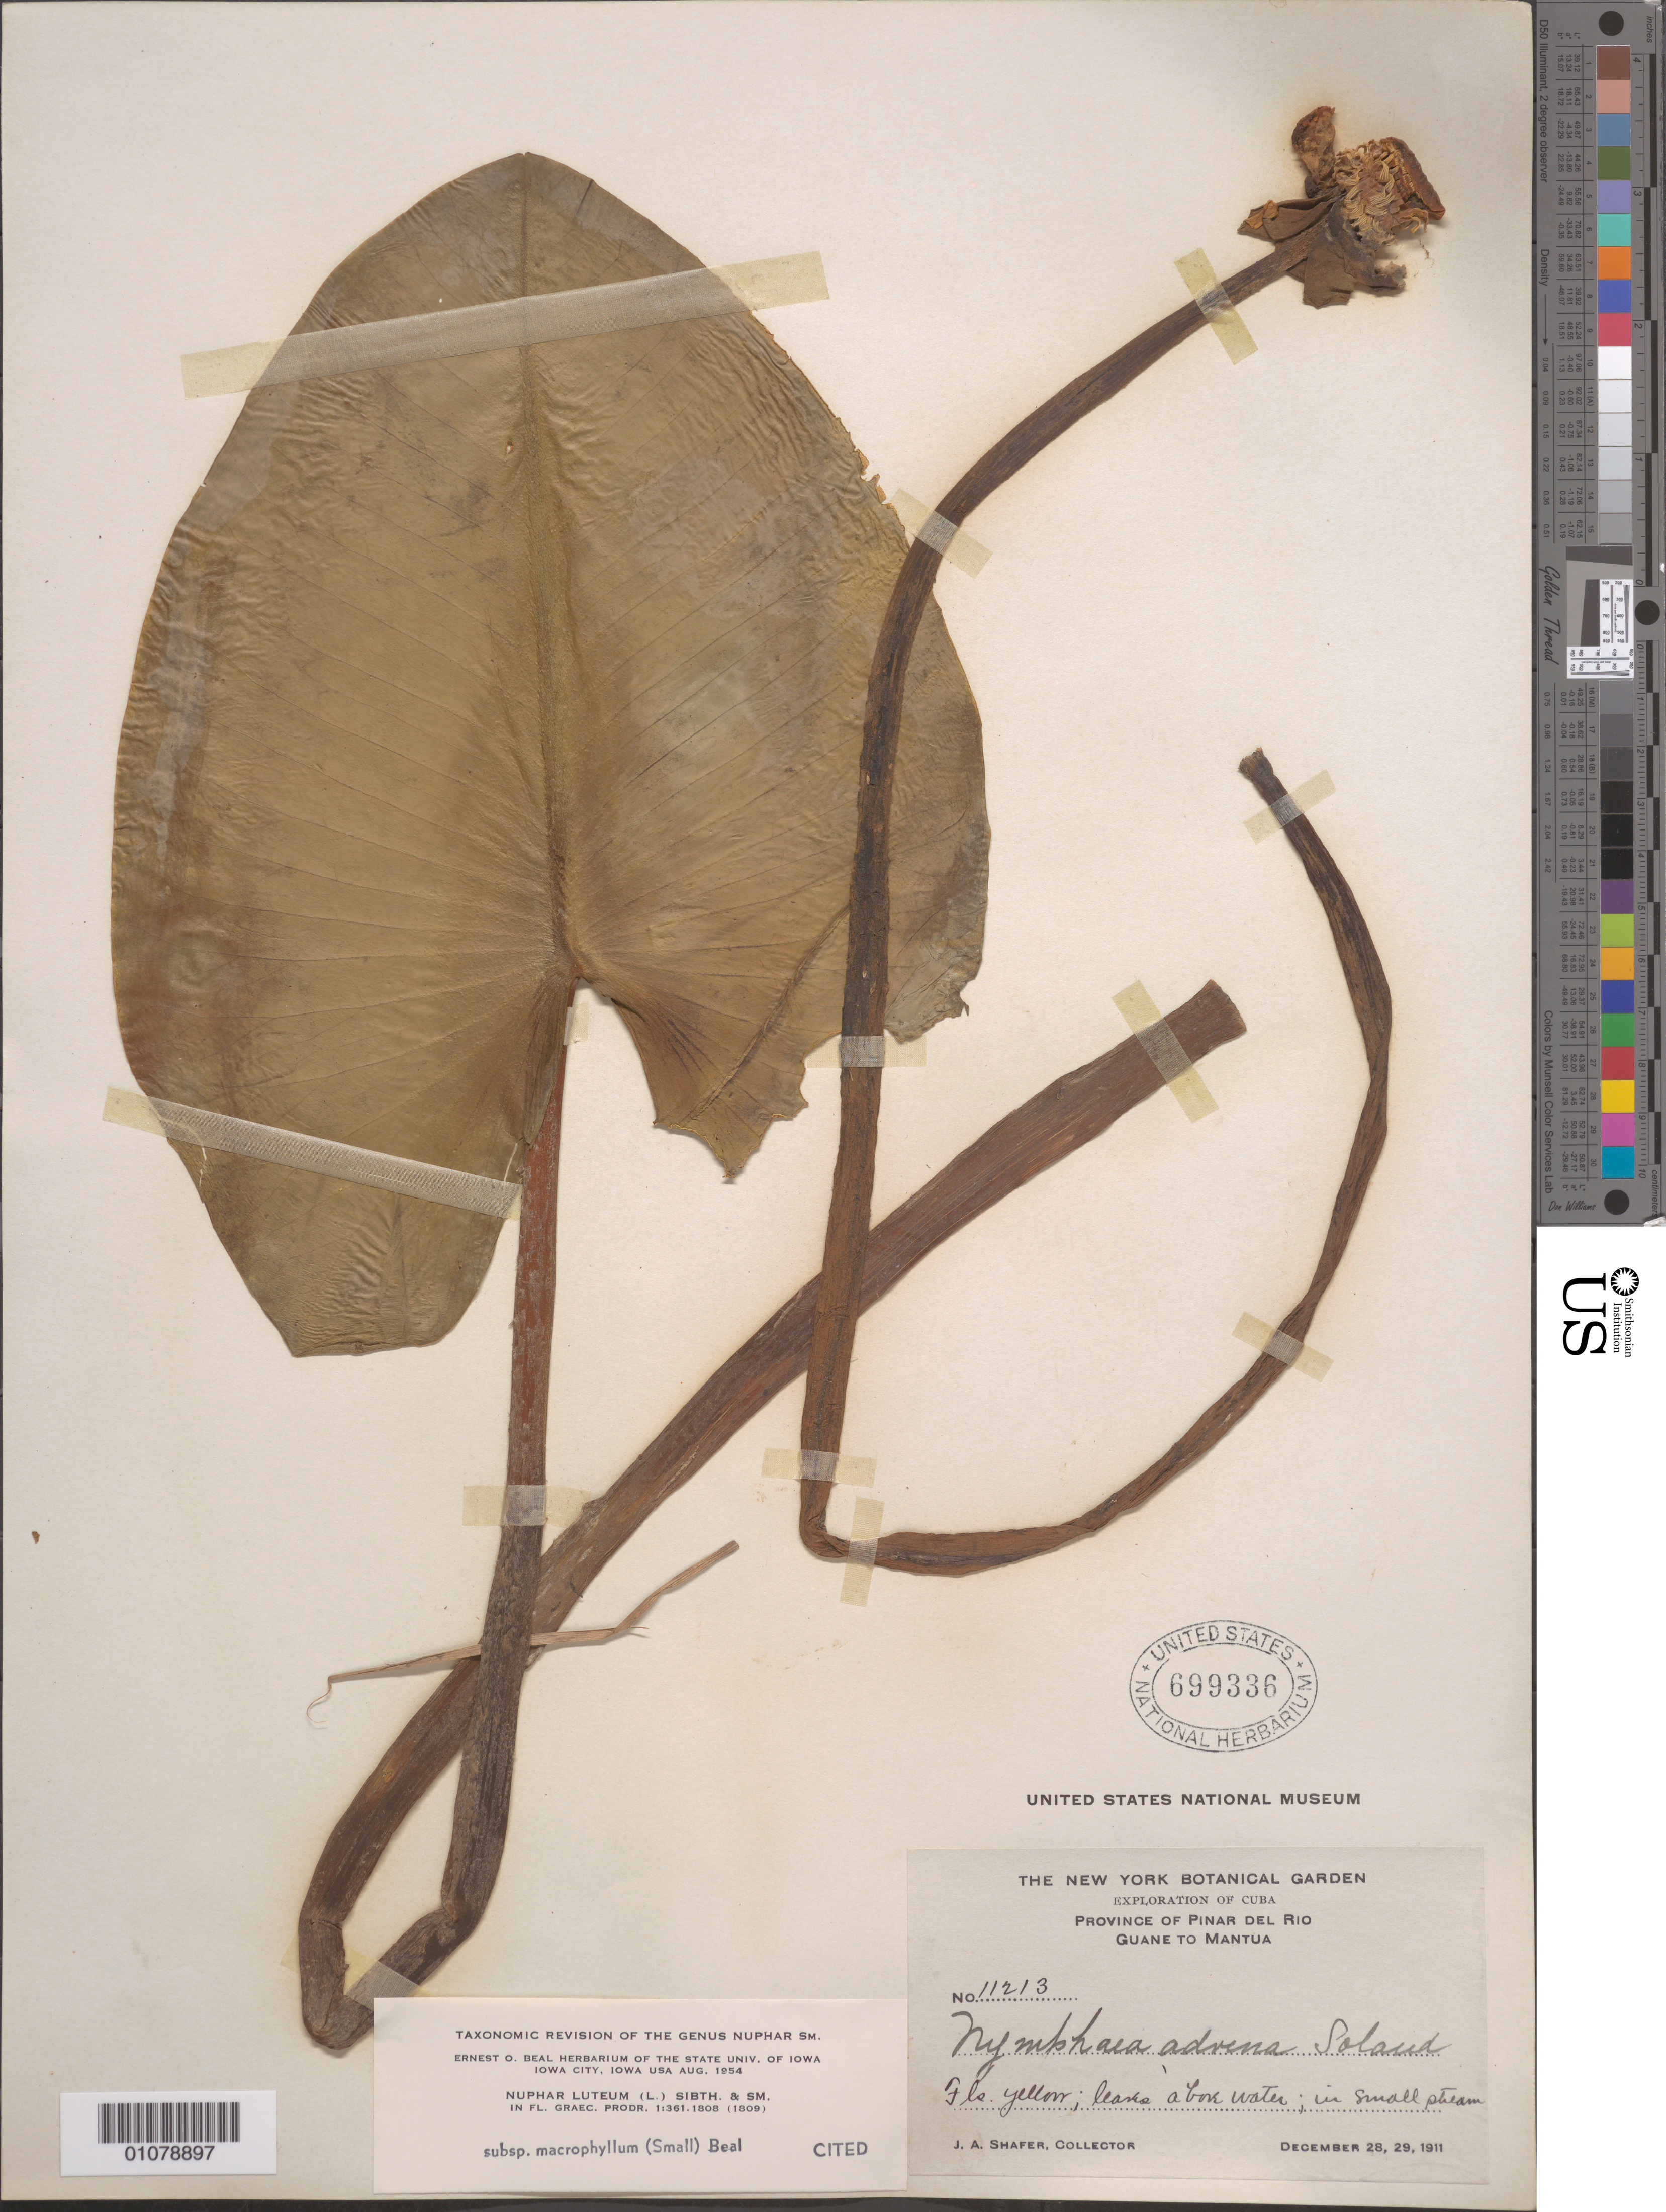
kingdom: Plantae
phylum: Tracheophyta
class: Magnoliopsida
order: Nymphaeales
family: Nymphaeaceae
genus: Nuphar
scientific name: Nuphar advena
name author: (Aiton) W.T. Aiton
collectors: J. A. Shafer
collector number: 11213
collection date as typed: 28 Dec 1911 and 29 Dec 1911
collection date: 1911-12-28,1911-12-29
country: Cuba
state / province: Pinar del Rio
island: Cuba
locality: Province of Pinar del rio, guane to mantua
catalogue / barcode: US 699336